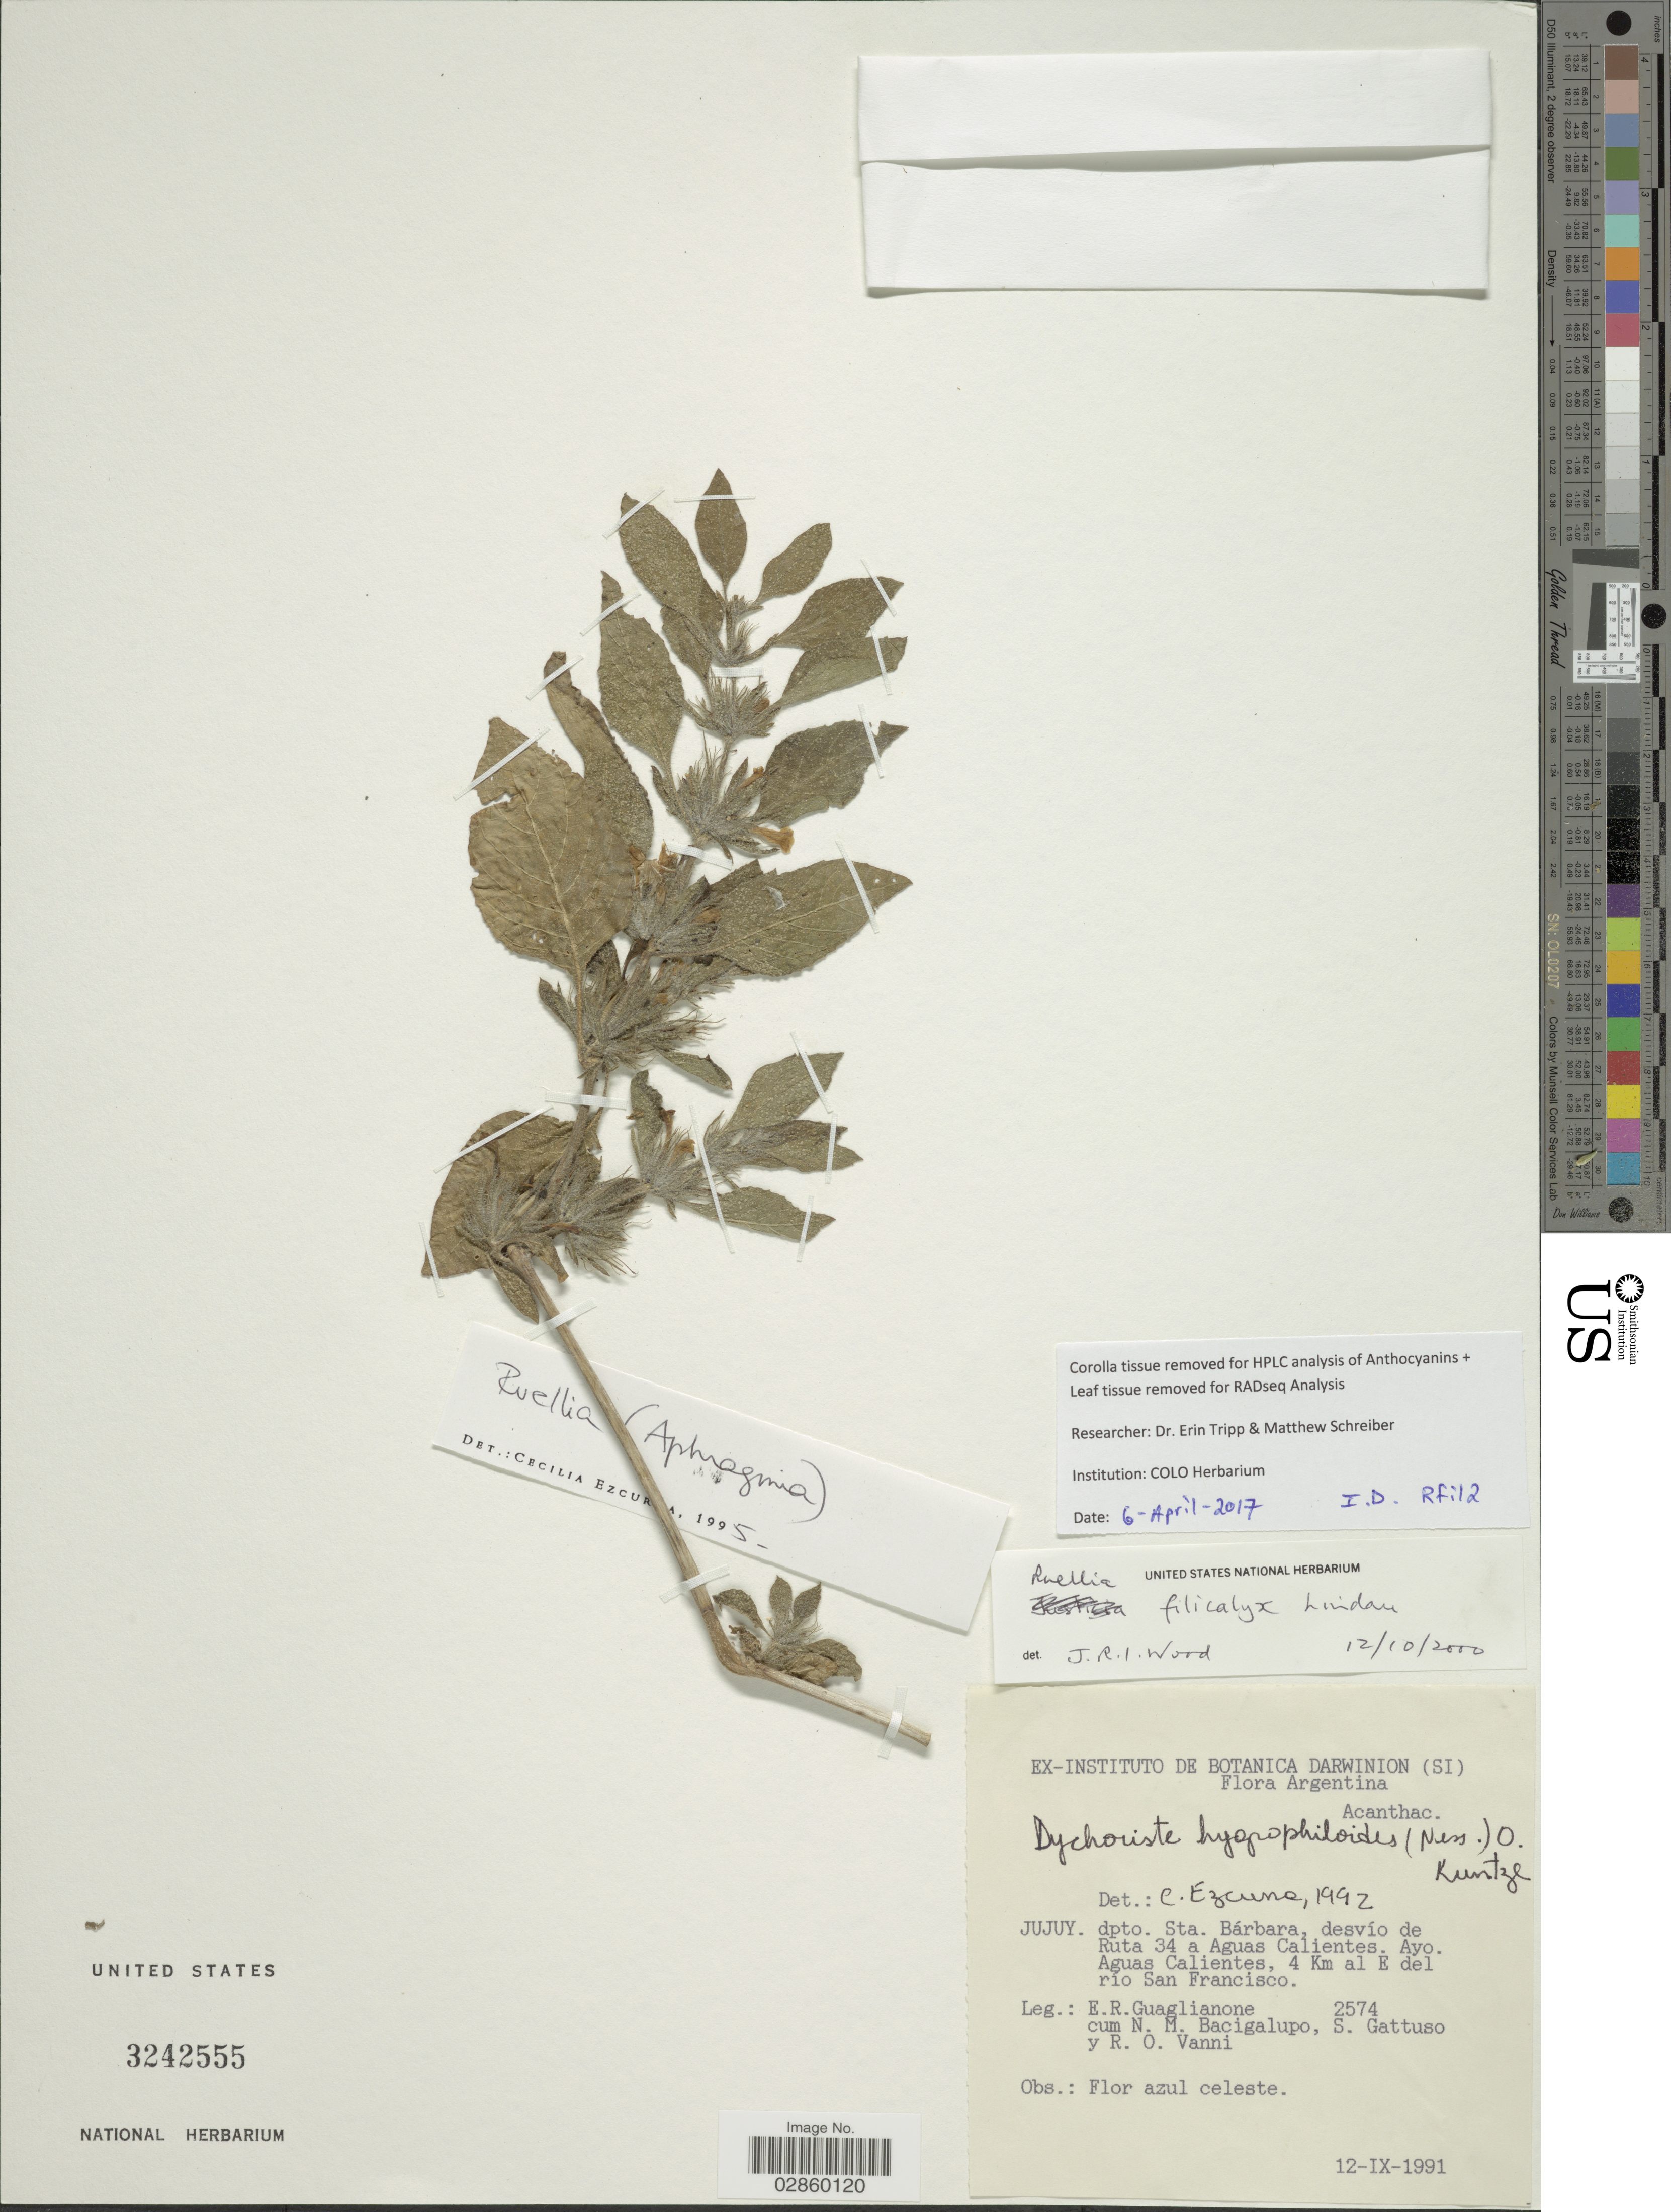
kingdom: Plantae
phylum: Tracheophyta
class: Magnoliopsida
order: Lamiales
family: Acanthaceae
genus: Ruellia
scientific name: Ruellia filicalyx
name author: Lindau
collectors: E. R. Guaglianone, N. M. Bacigalupo, S. Gattuso & R. O. Vanni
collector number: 2574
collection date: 1991-09-12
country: Argentina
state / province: Jujuy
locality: Dpto. Sta. Bárbara, desvío de Ruta 34 a Aguas Calientes, Ayo, Aguas Calientes, 4 Km al E del río San Francisco.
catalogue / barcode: US 3242555